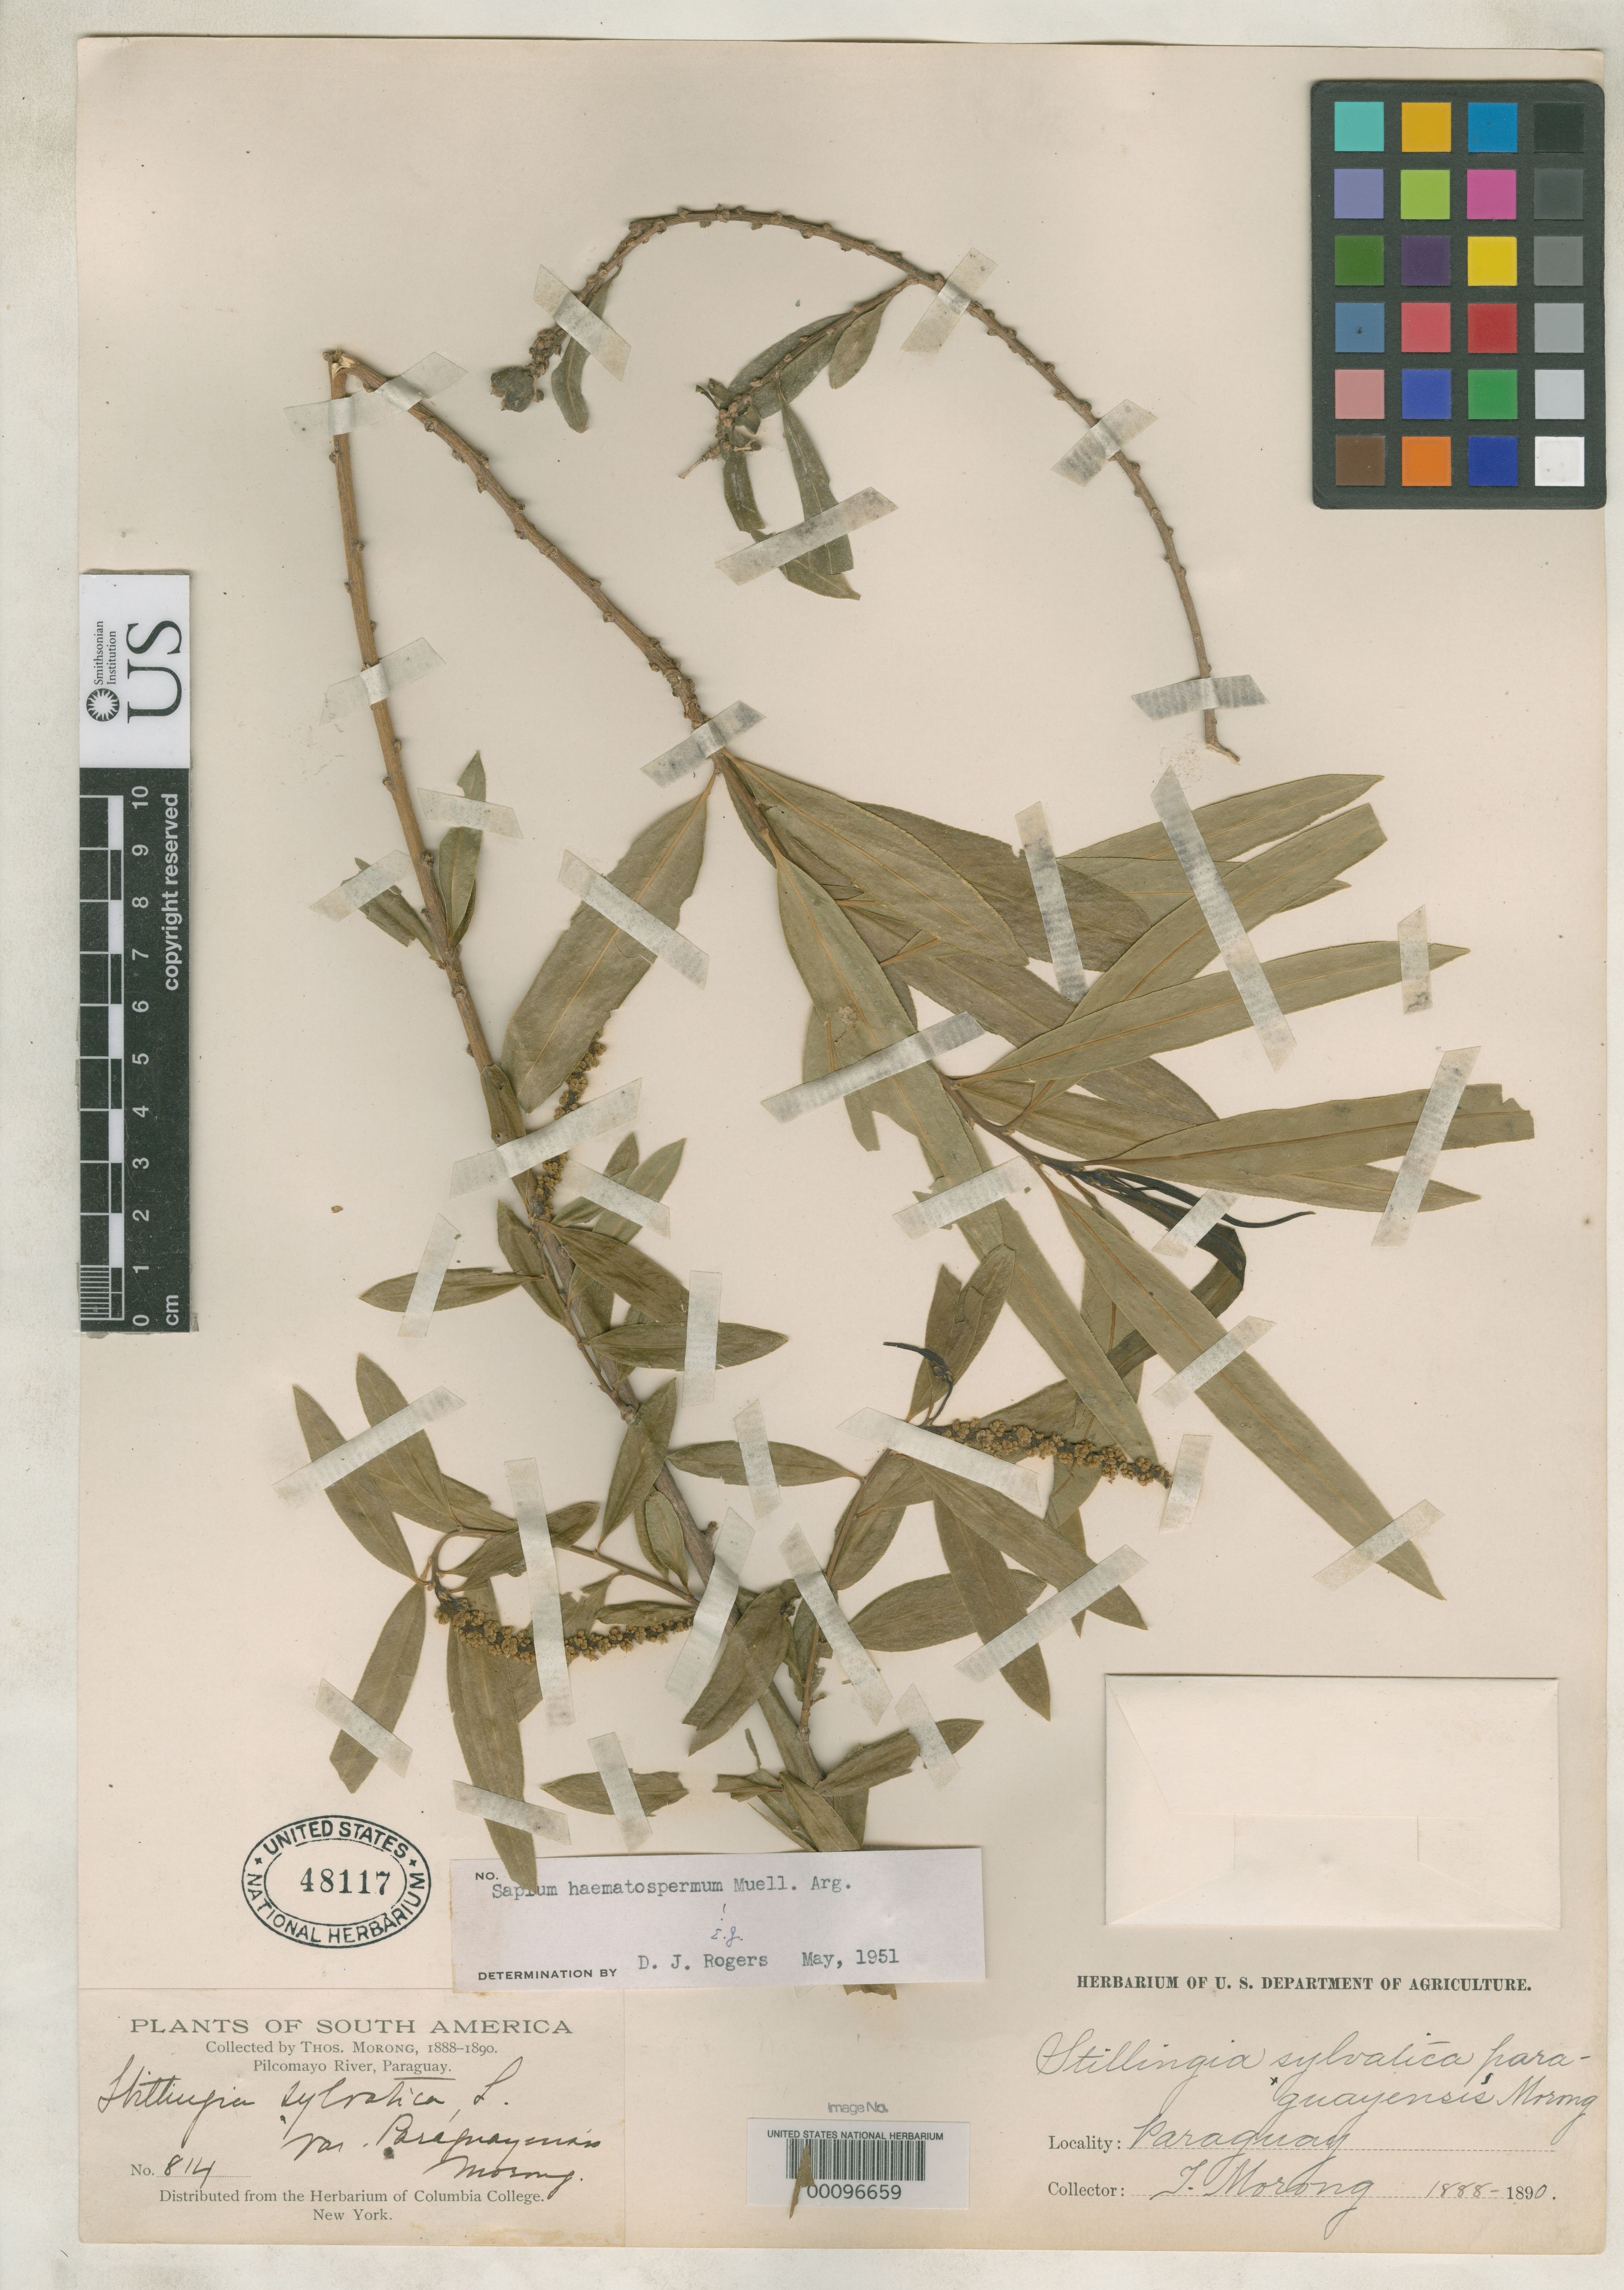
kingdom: Plantae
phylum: Tracheophyta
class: Magnoliopsida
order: Malpighiales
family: Euphorbiaceae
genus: Stillingia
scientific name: Stillingia sylvatica var. paraguayensis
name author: Morong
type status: Isosyntype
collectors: T. Morong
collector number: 814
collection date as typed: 1888 to -- --- 1890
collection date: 1888/1890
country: Paraguay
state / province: Central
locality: Pilcomoyo River.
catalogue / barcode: US 48117